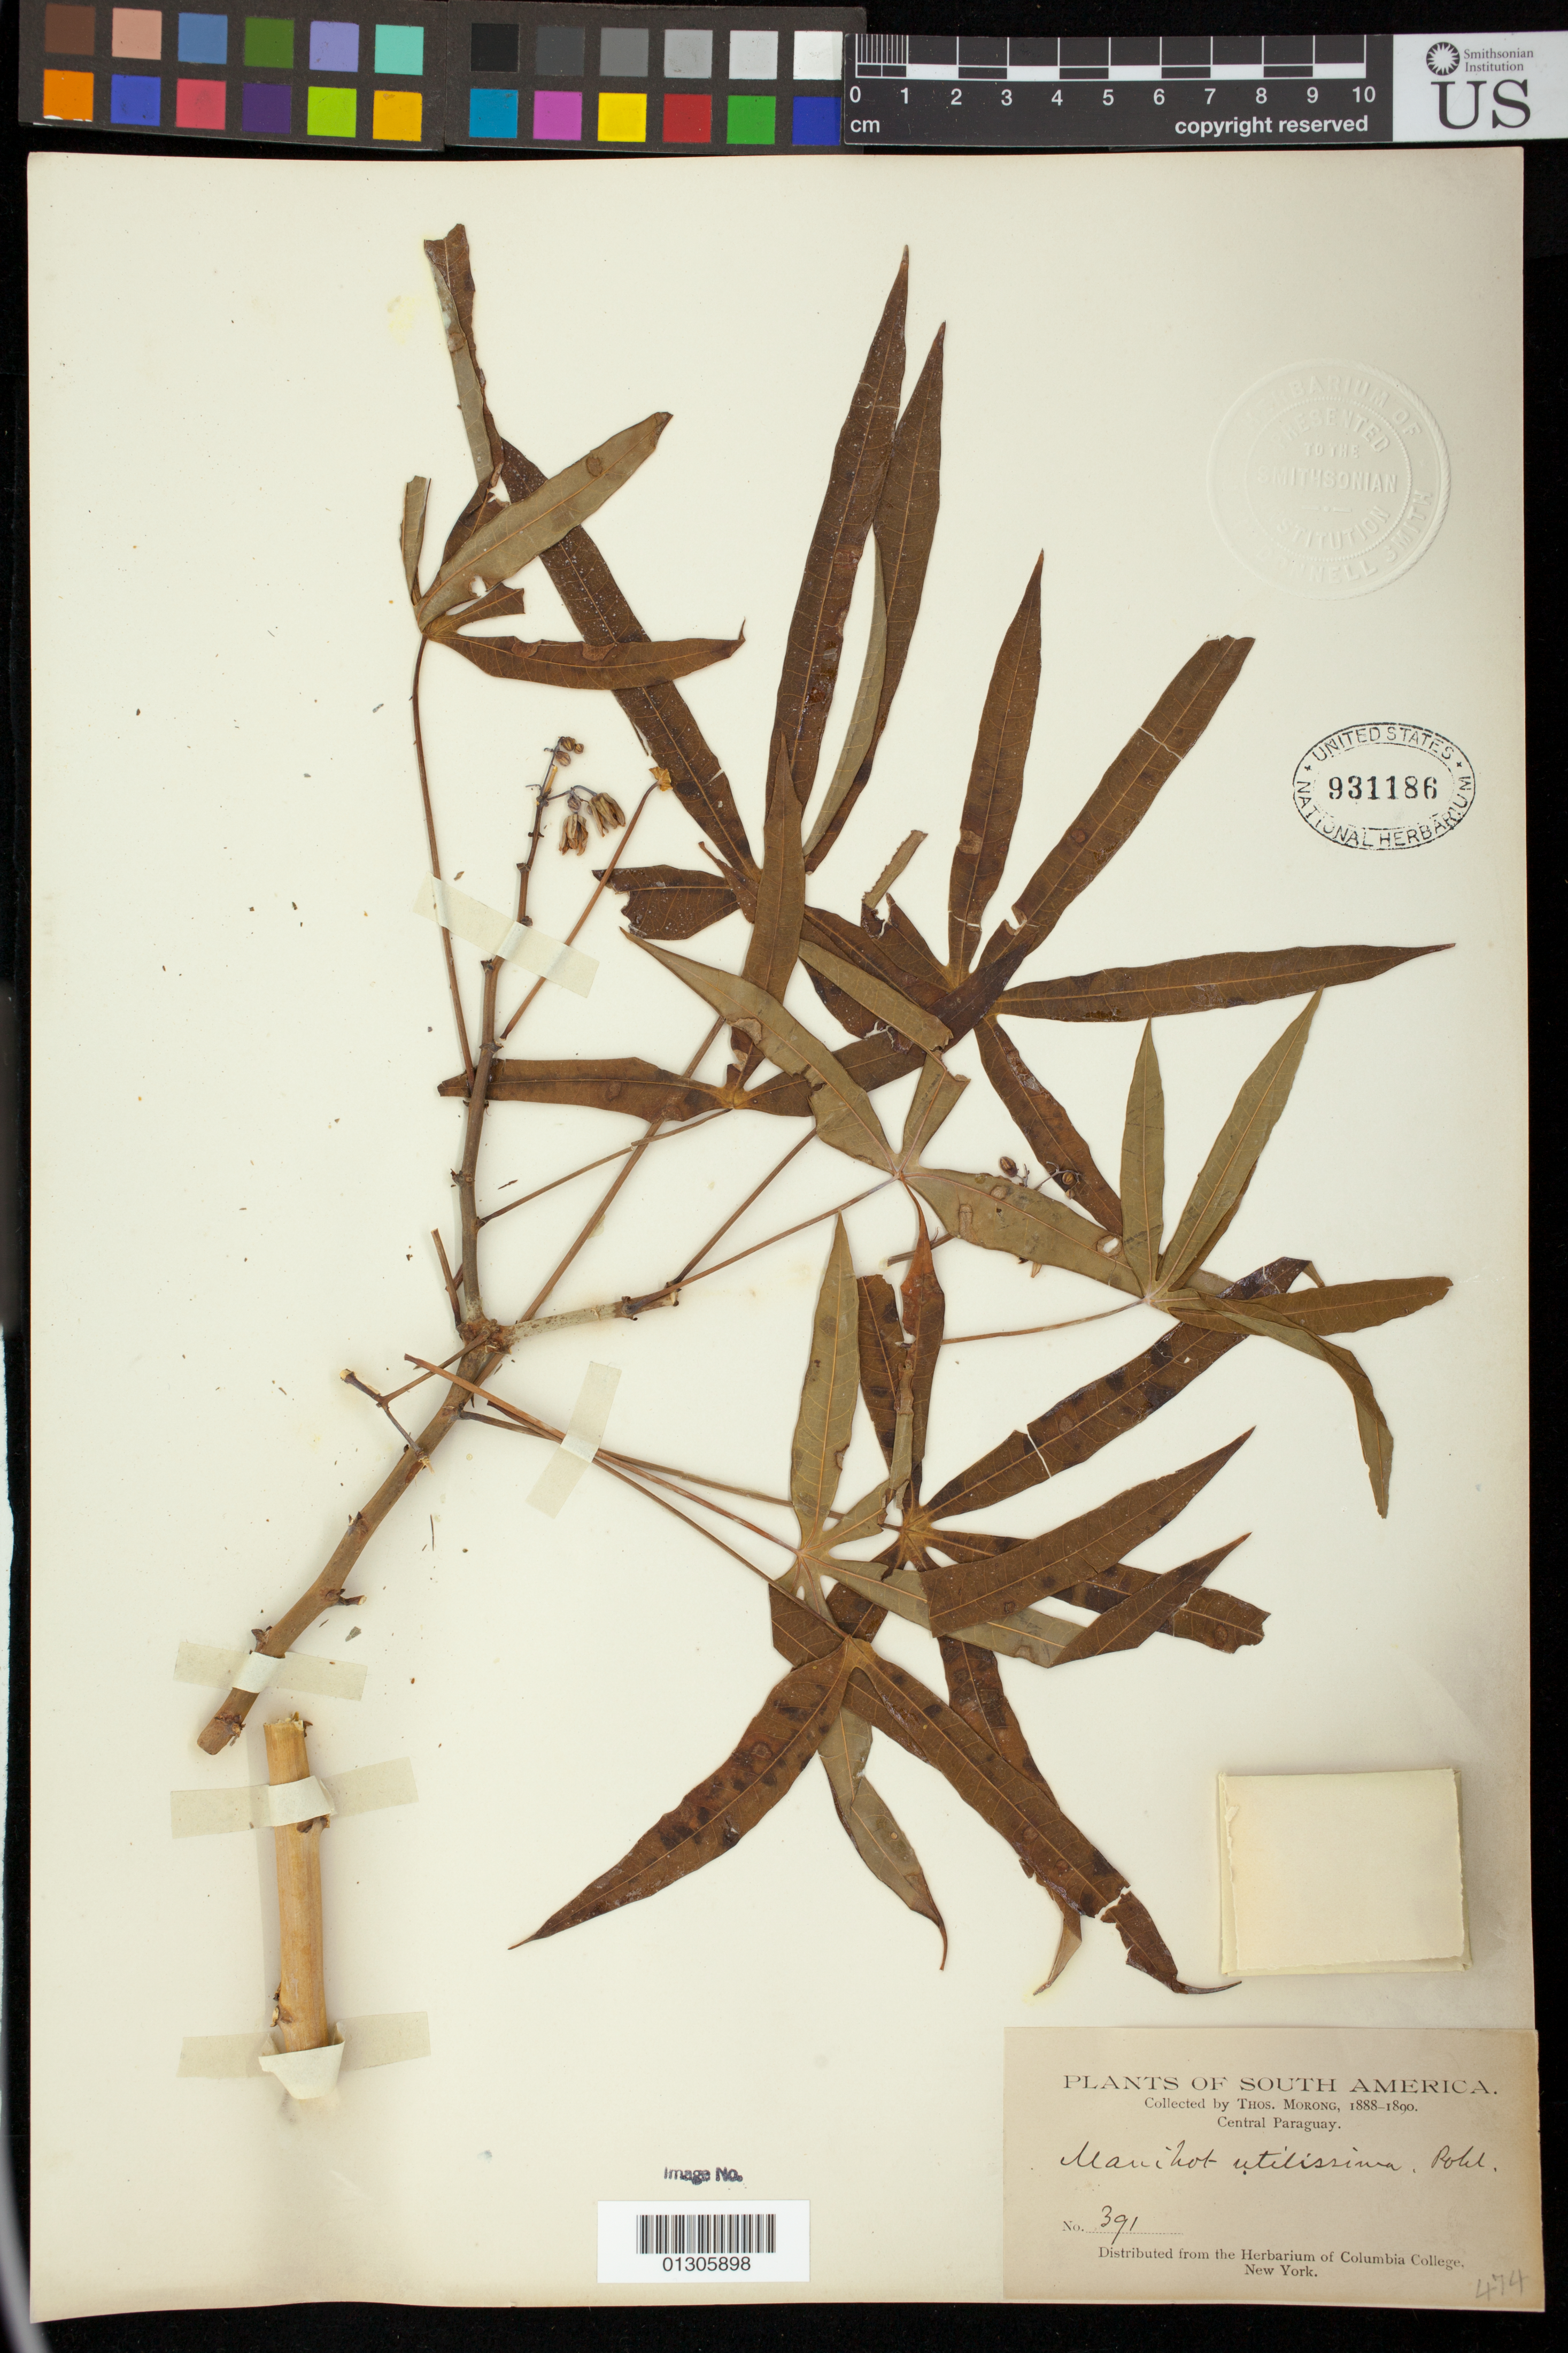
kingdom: Plantae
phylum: Tracheophyta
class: Magnoliopsida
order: Malpighiales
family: Euphorbiaceae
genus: Manihot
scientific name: Manihot esculenta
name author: Crantz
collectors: T. Morong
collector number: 391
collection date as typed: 1888-1890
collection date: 1888/1890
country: Paraguay